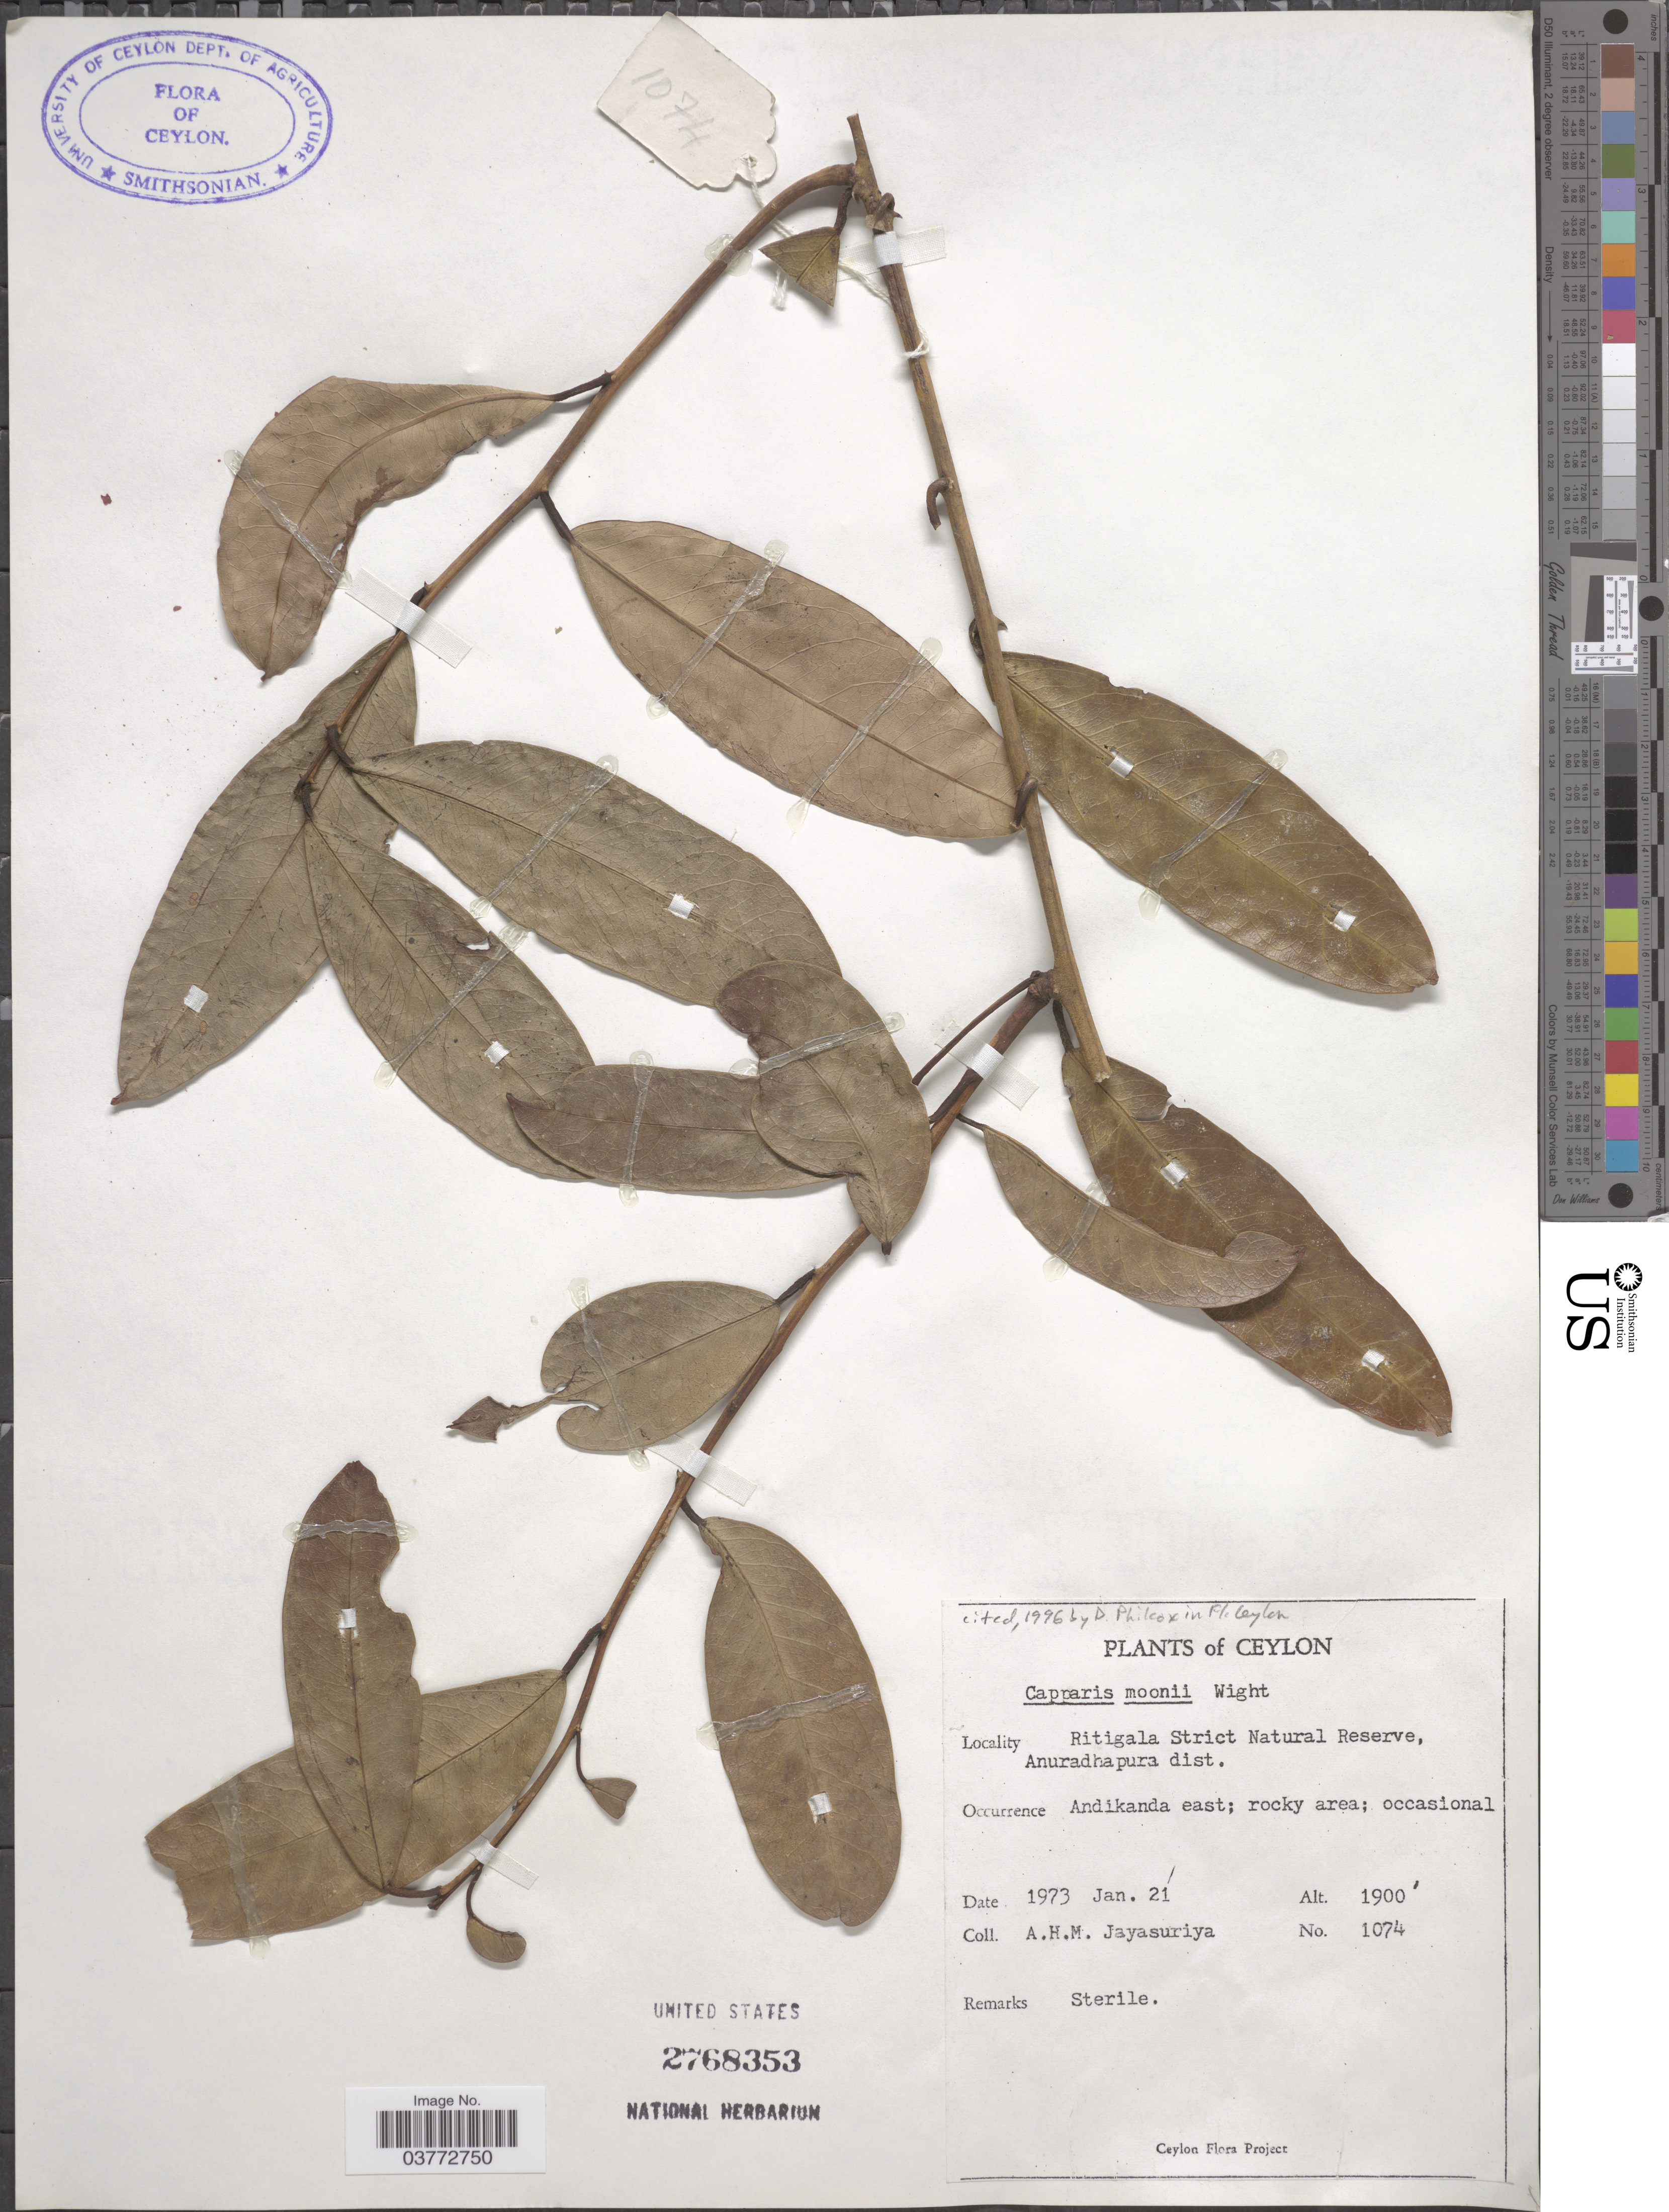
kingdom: Plantae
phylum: Tracheophyta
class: Magnoliopsida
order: Brassicales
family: Capparaceae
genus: Capparis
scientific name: Capparis moonii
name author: Wight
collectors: A. H. Jayasuriya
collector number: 1074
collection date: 1973-01-21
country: Sri Lanka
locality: Ceylon. Ritigala Strict Natural Reserve, Anuradhapura dist. Andikanda east.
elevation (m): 579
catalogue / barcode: US 2768353